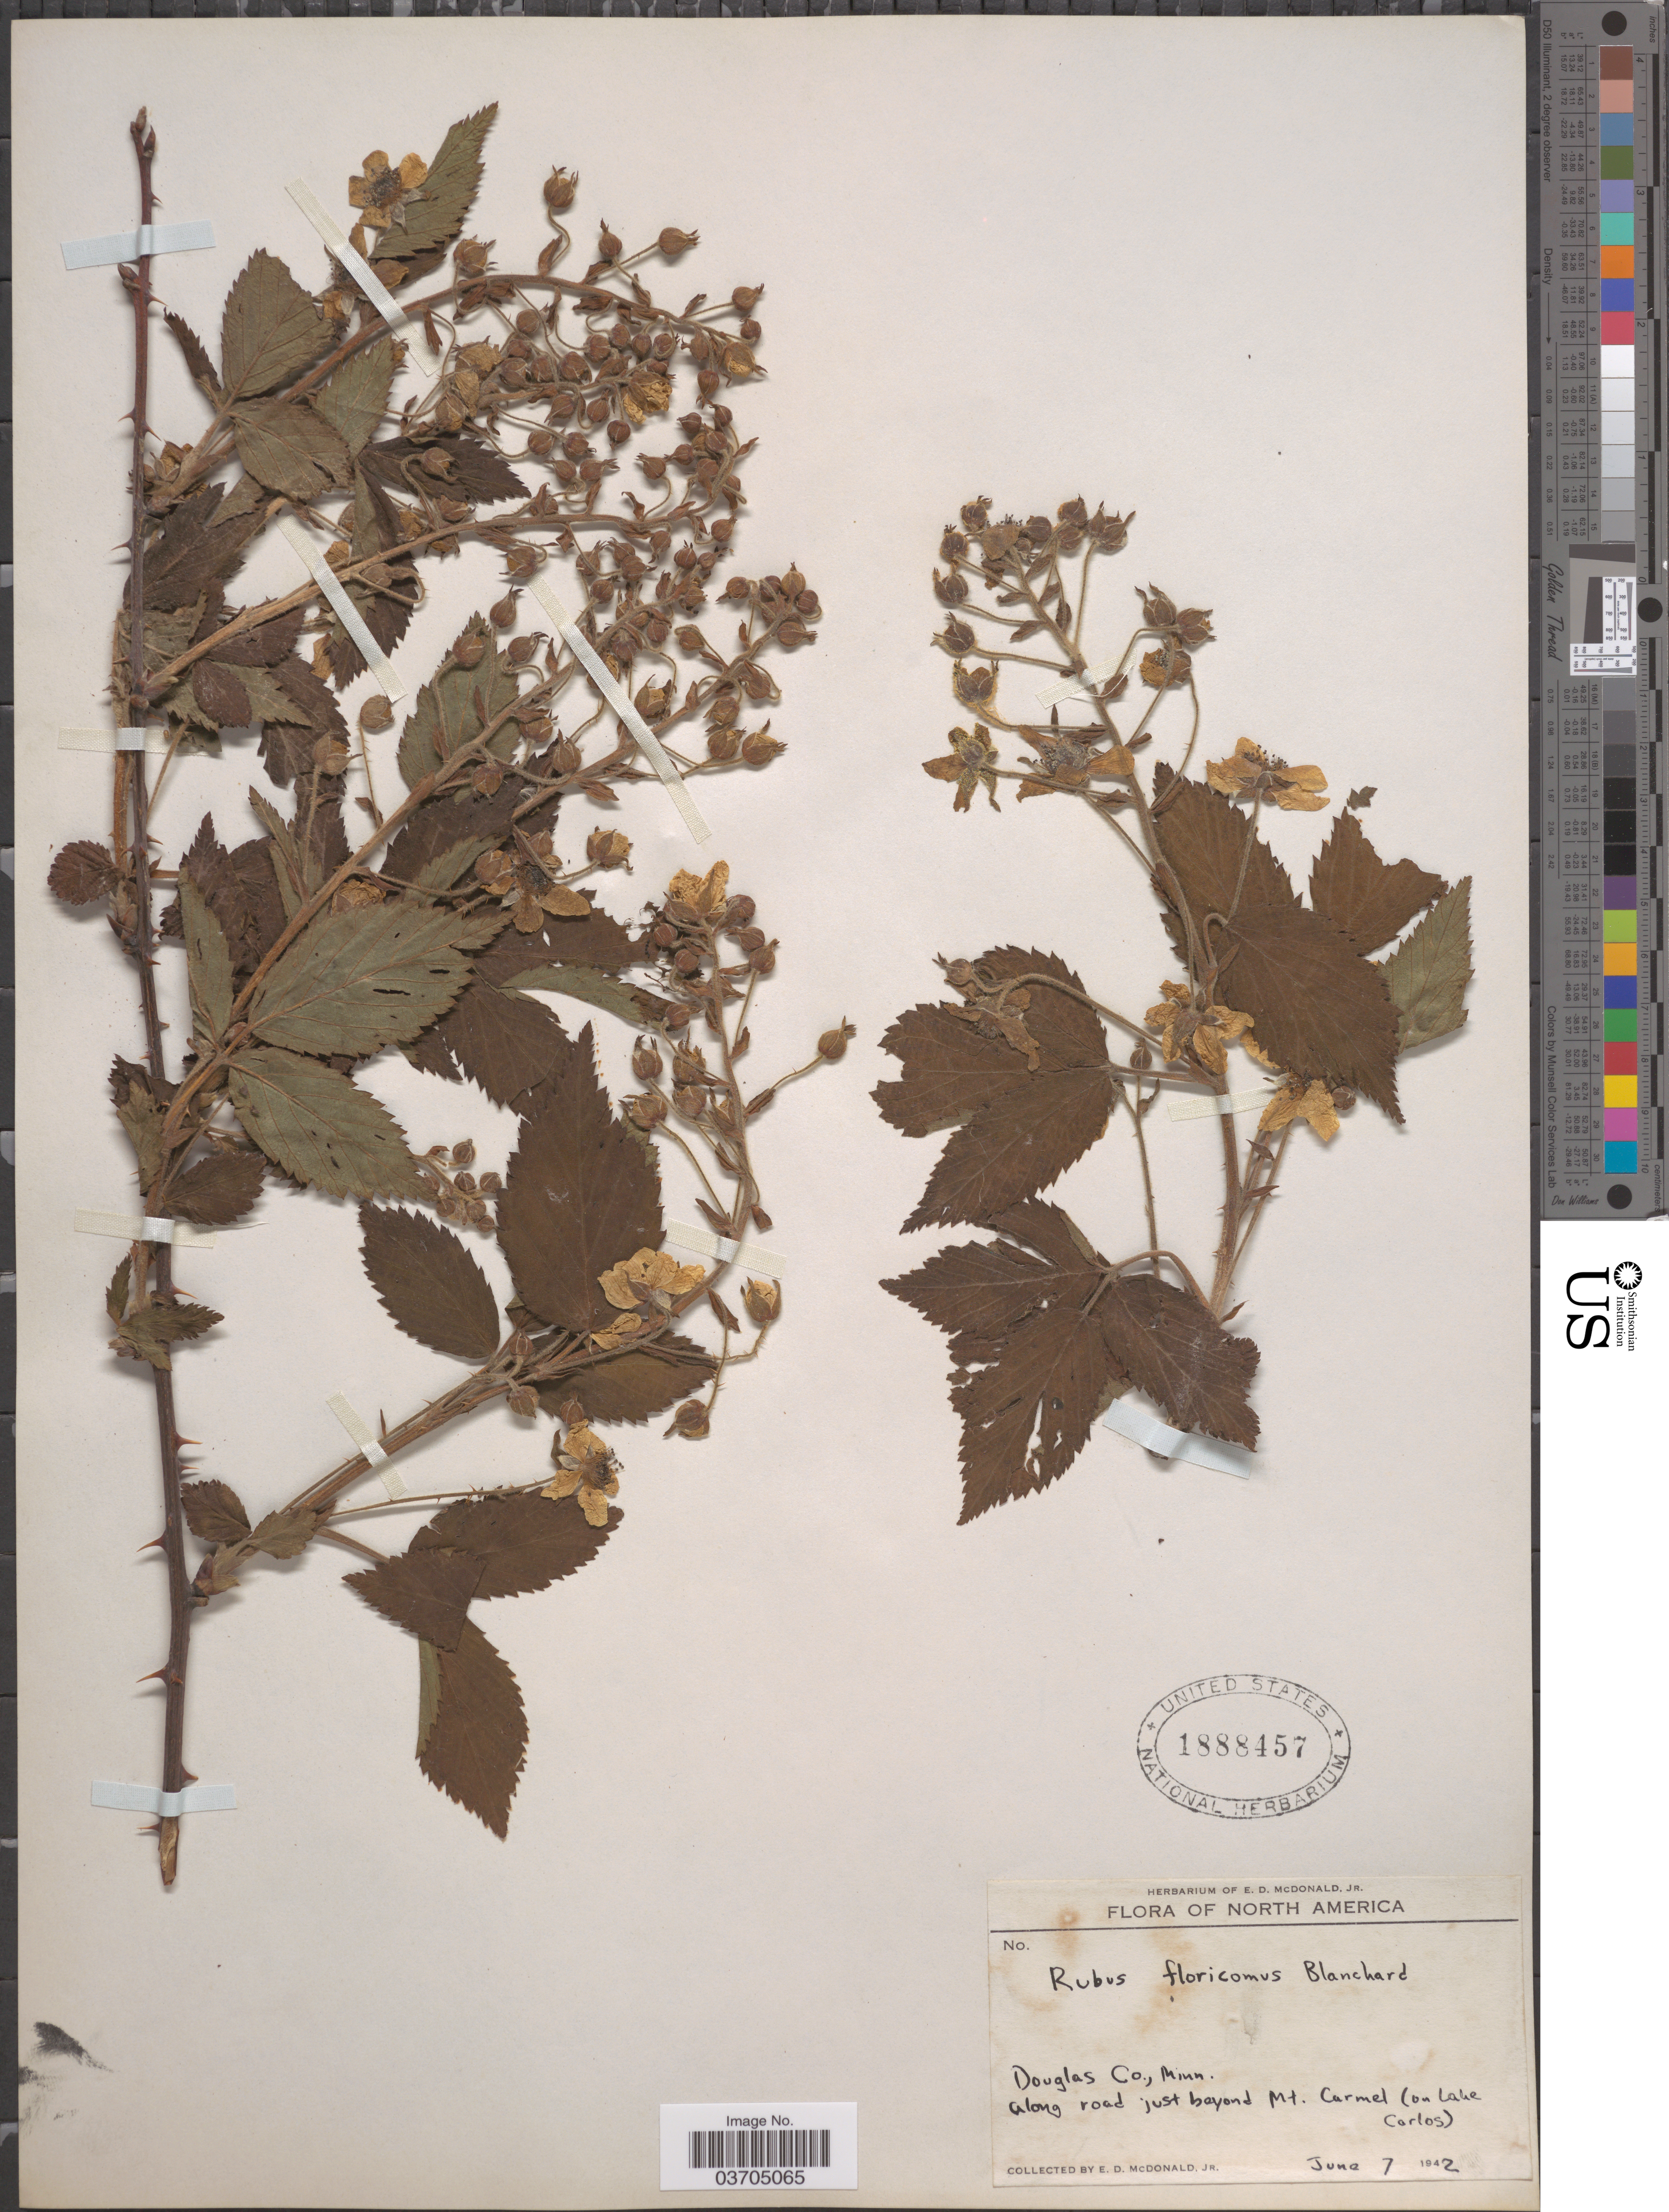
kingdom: Plantae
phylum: Tracheophyta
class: Magnoliopsida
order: Rosales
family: Rosaceae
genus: Rubus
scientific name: Rubus floricomus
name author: Blanch.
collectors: E. D. McDonald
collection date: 1942-06-07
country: United States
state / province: Minnesota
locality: Douglas Co. Along road just beyond Mt. Carmel (on Lake Carlos).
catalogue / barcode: US 1888457